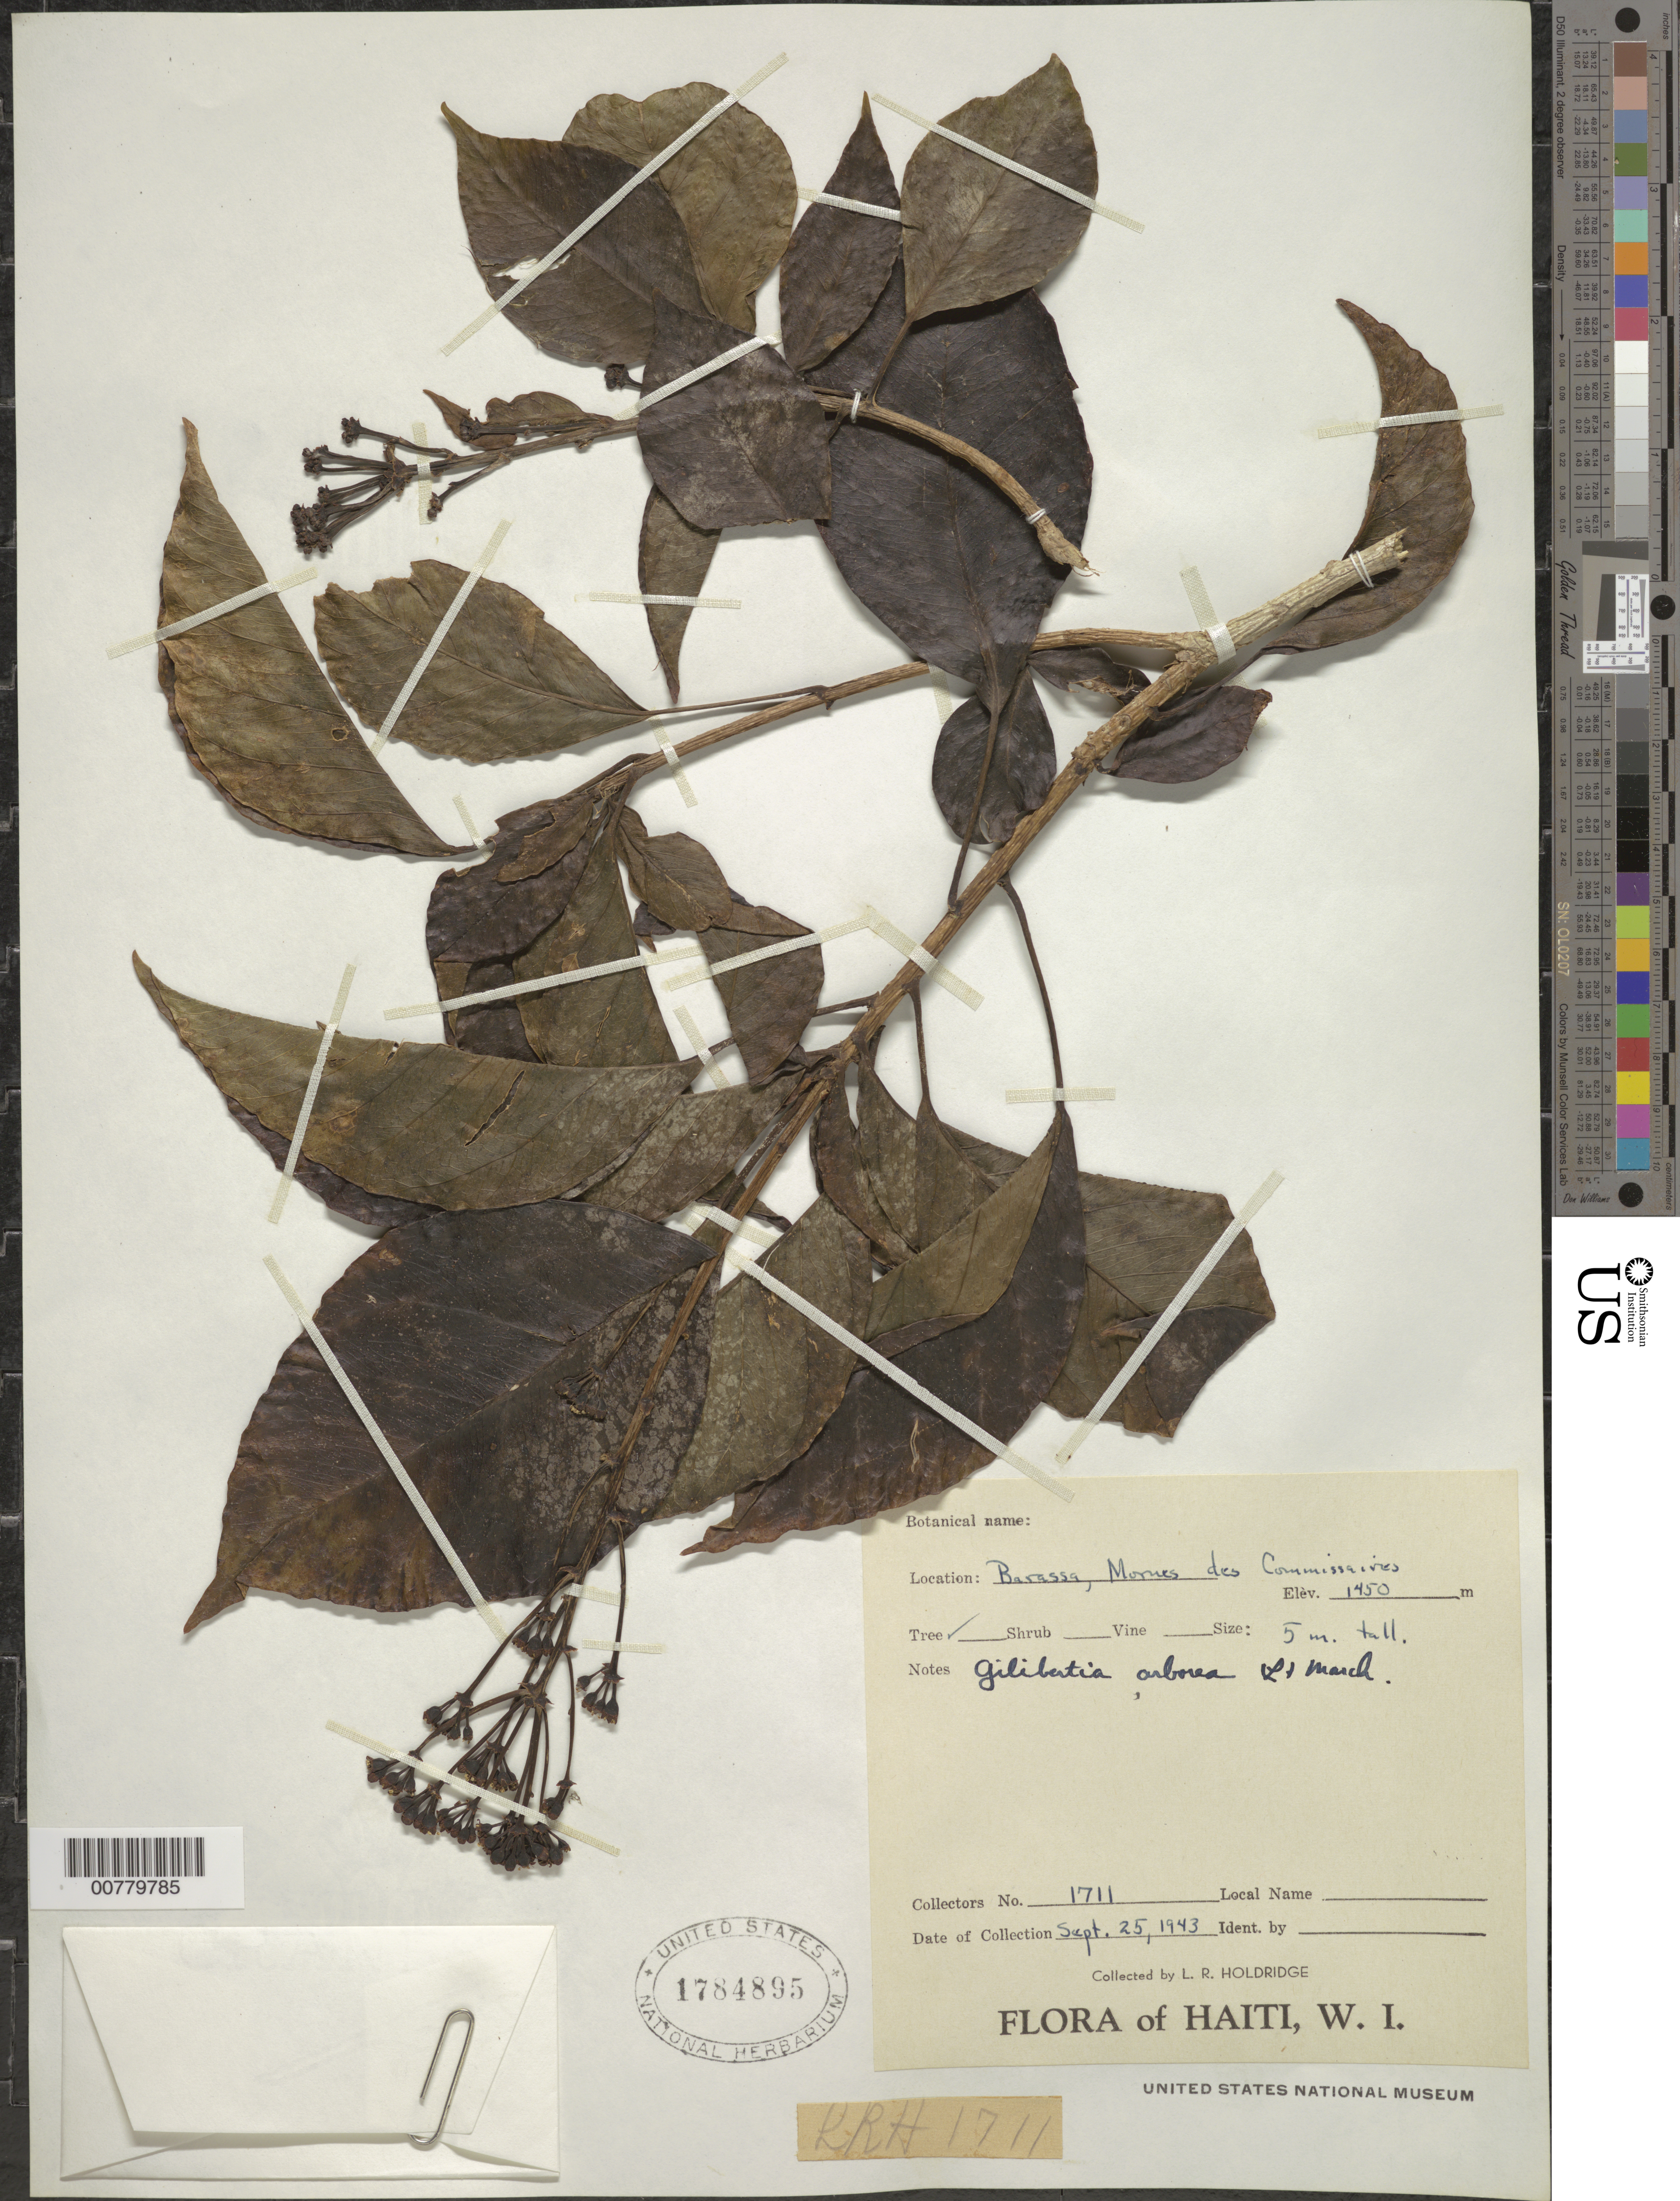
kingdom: Plantae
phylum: Tracheophyta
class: Magnoliopsida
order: Apiales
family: Araliaceae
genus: Dendropanax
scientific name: Dendropanax arboreus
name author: (L.) Decne. & Planch.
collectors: L. Holdridge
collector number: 1711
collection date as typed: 25 Sep 1943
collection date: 1943-09-25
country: Haiti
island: Hispaniola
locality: Barassa, Mornes des Commissaires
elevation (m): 1450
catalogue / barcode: US 1784895